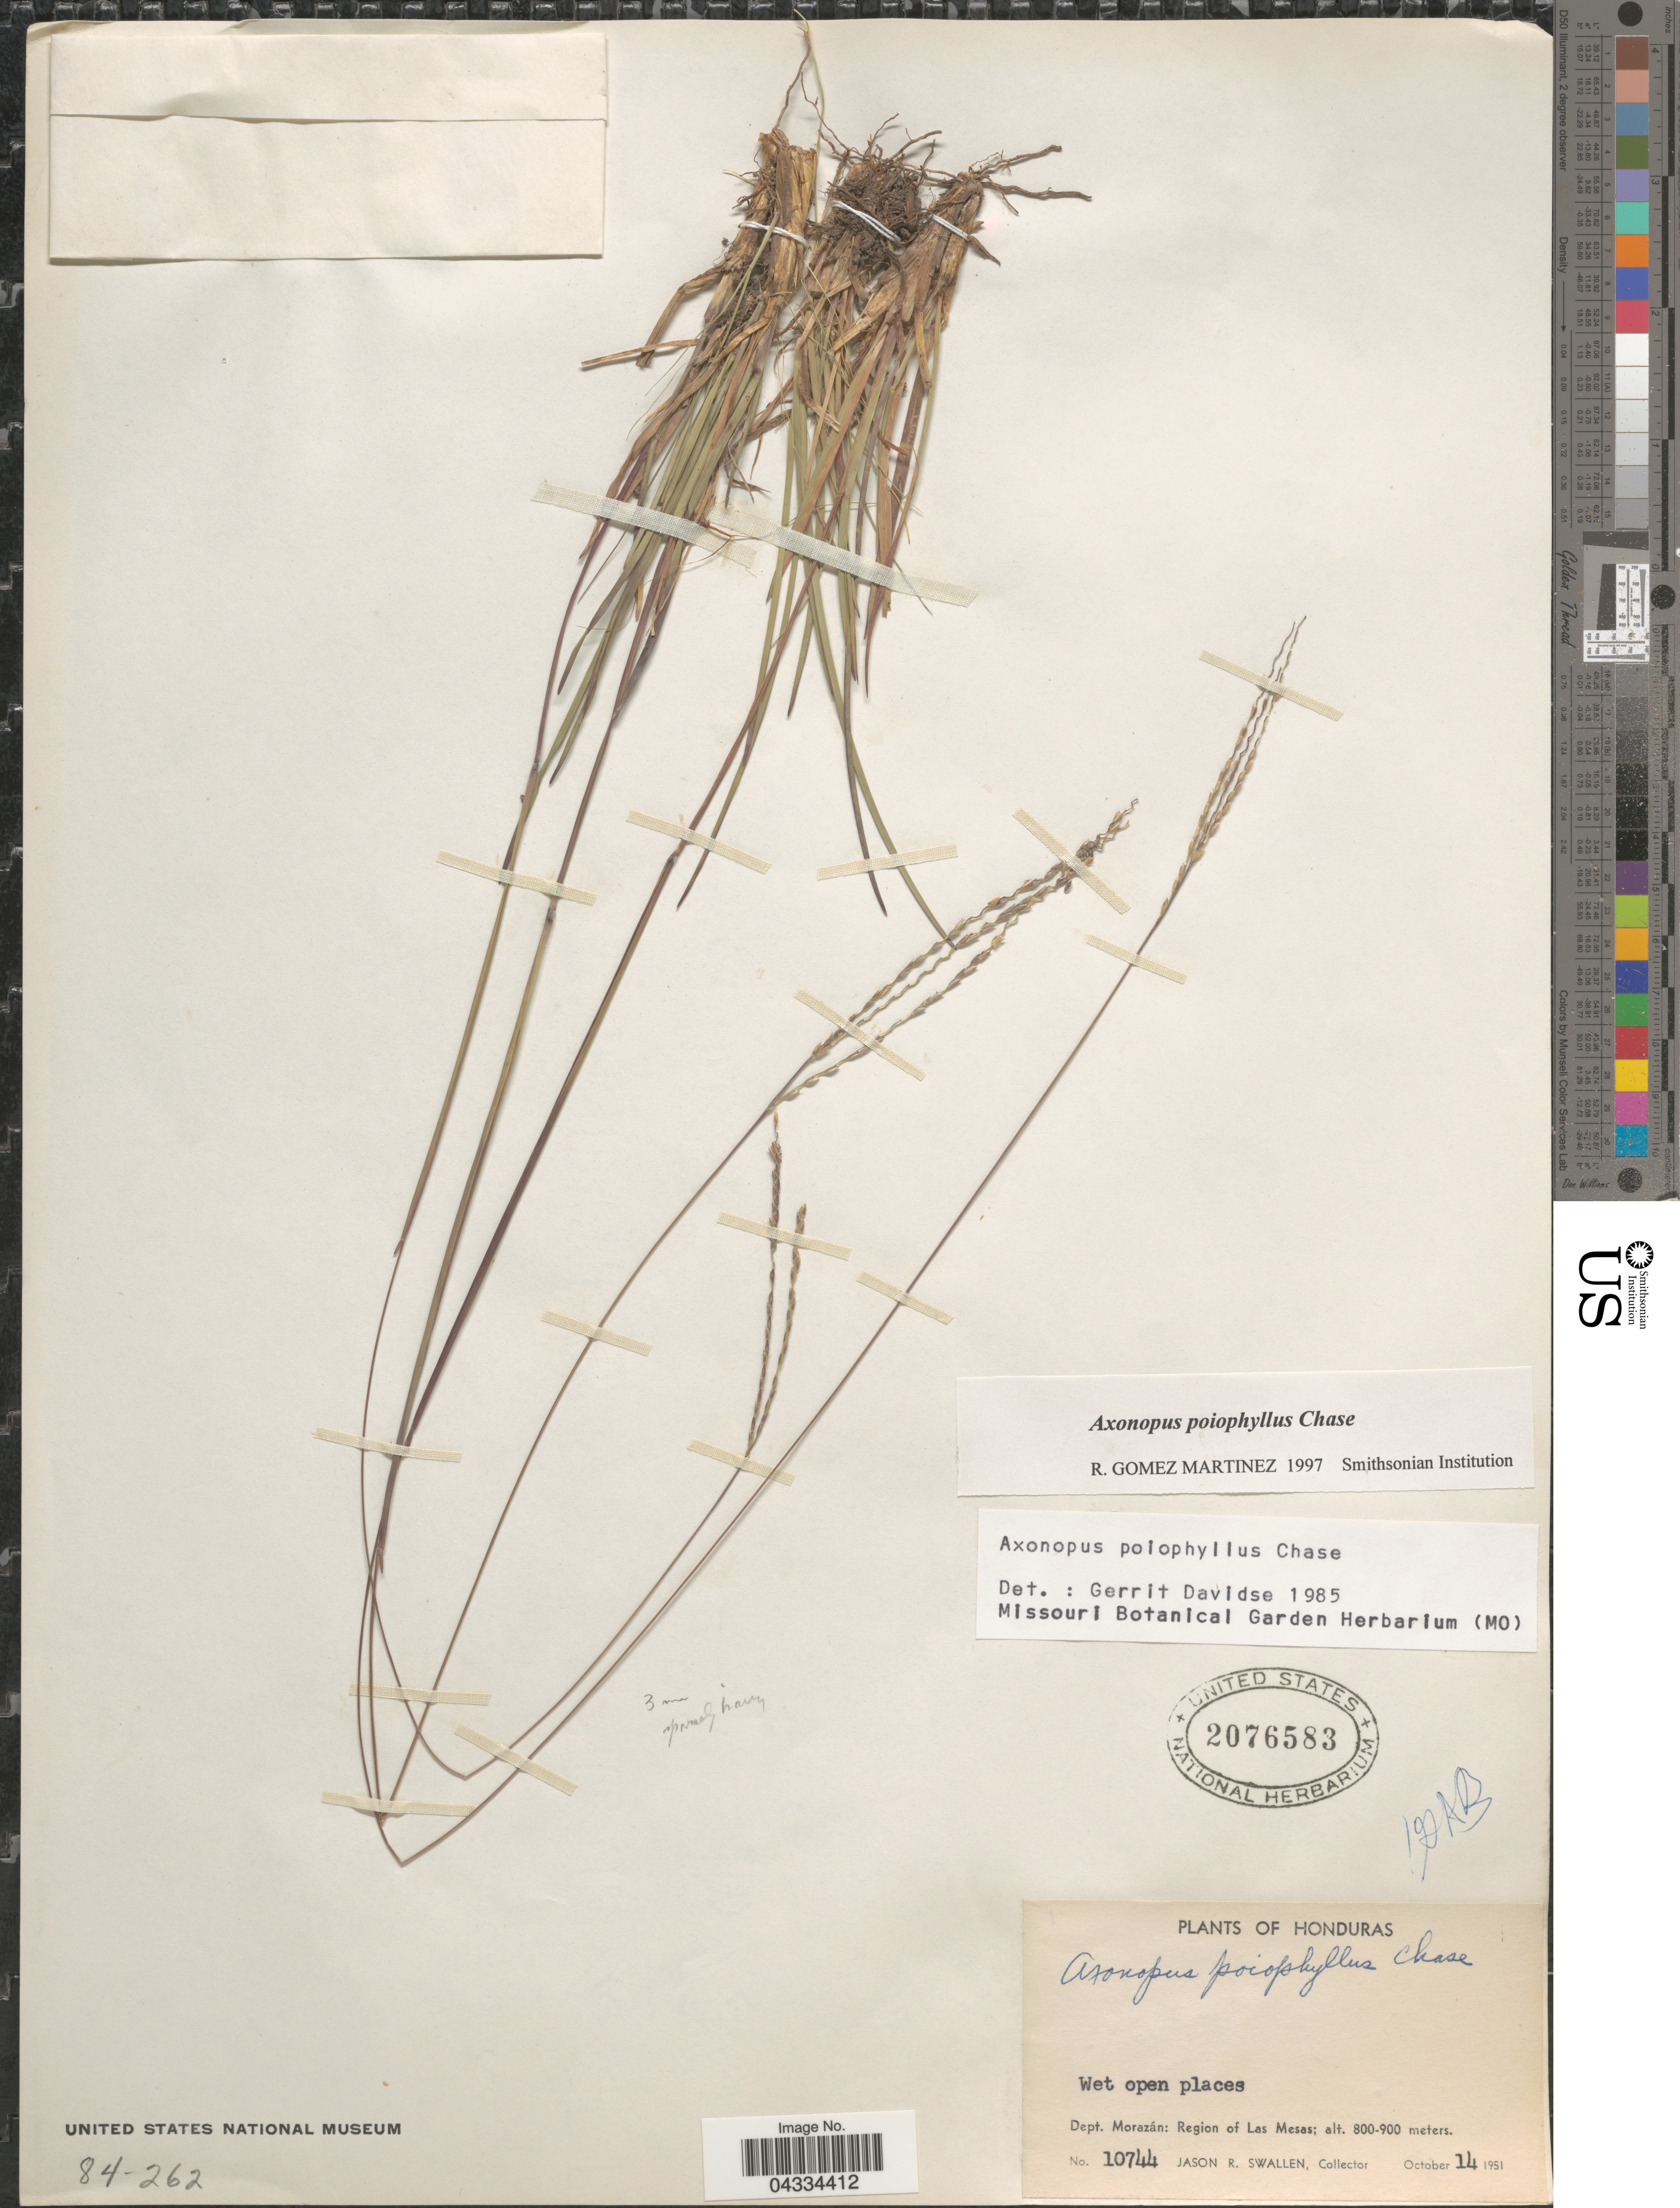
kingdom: Plantae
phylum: Tracheophyta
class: Liliopsida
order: Poales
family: Poaceae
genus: Axonopus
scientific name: Axonopus poiophyllus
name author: Chase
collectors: J. R. Swallen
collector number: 10744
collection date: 1951-10-14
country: Honduras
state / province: Fco. Morazán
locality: Dept. Morazán: Region of Las Mesas.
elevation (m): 800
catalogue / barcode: US 2076583